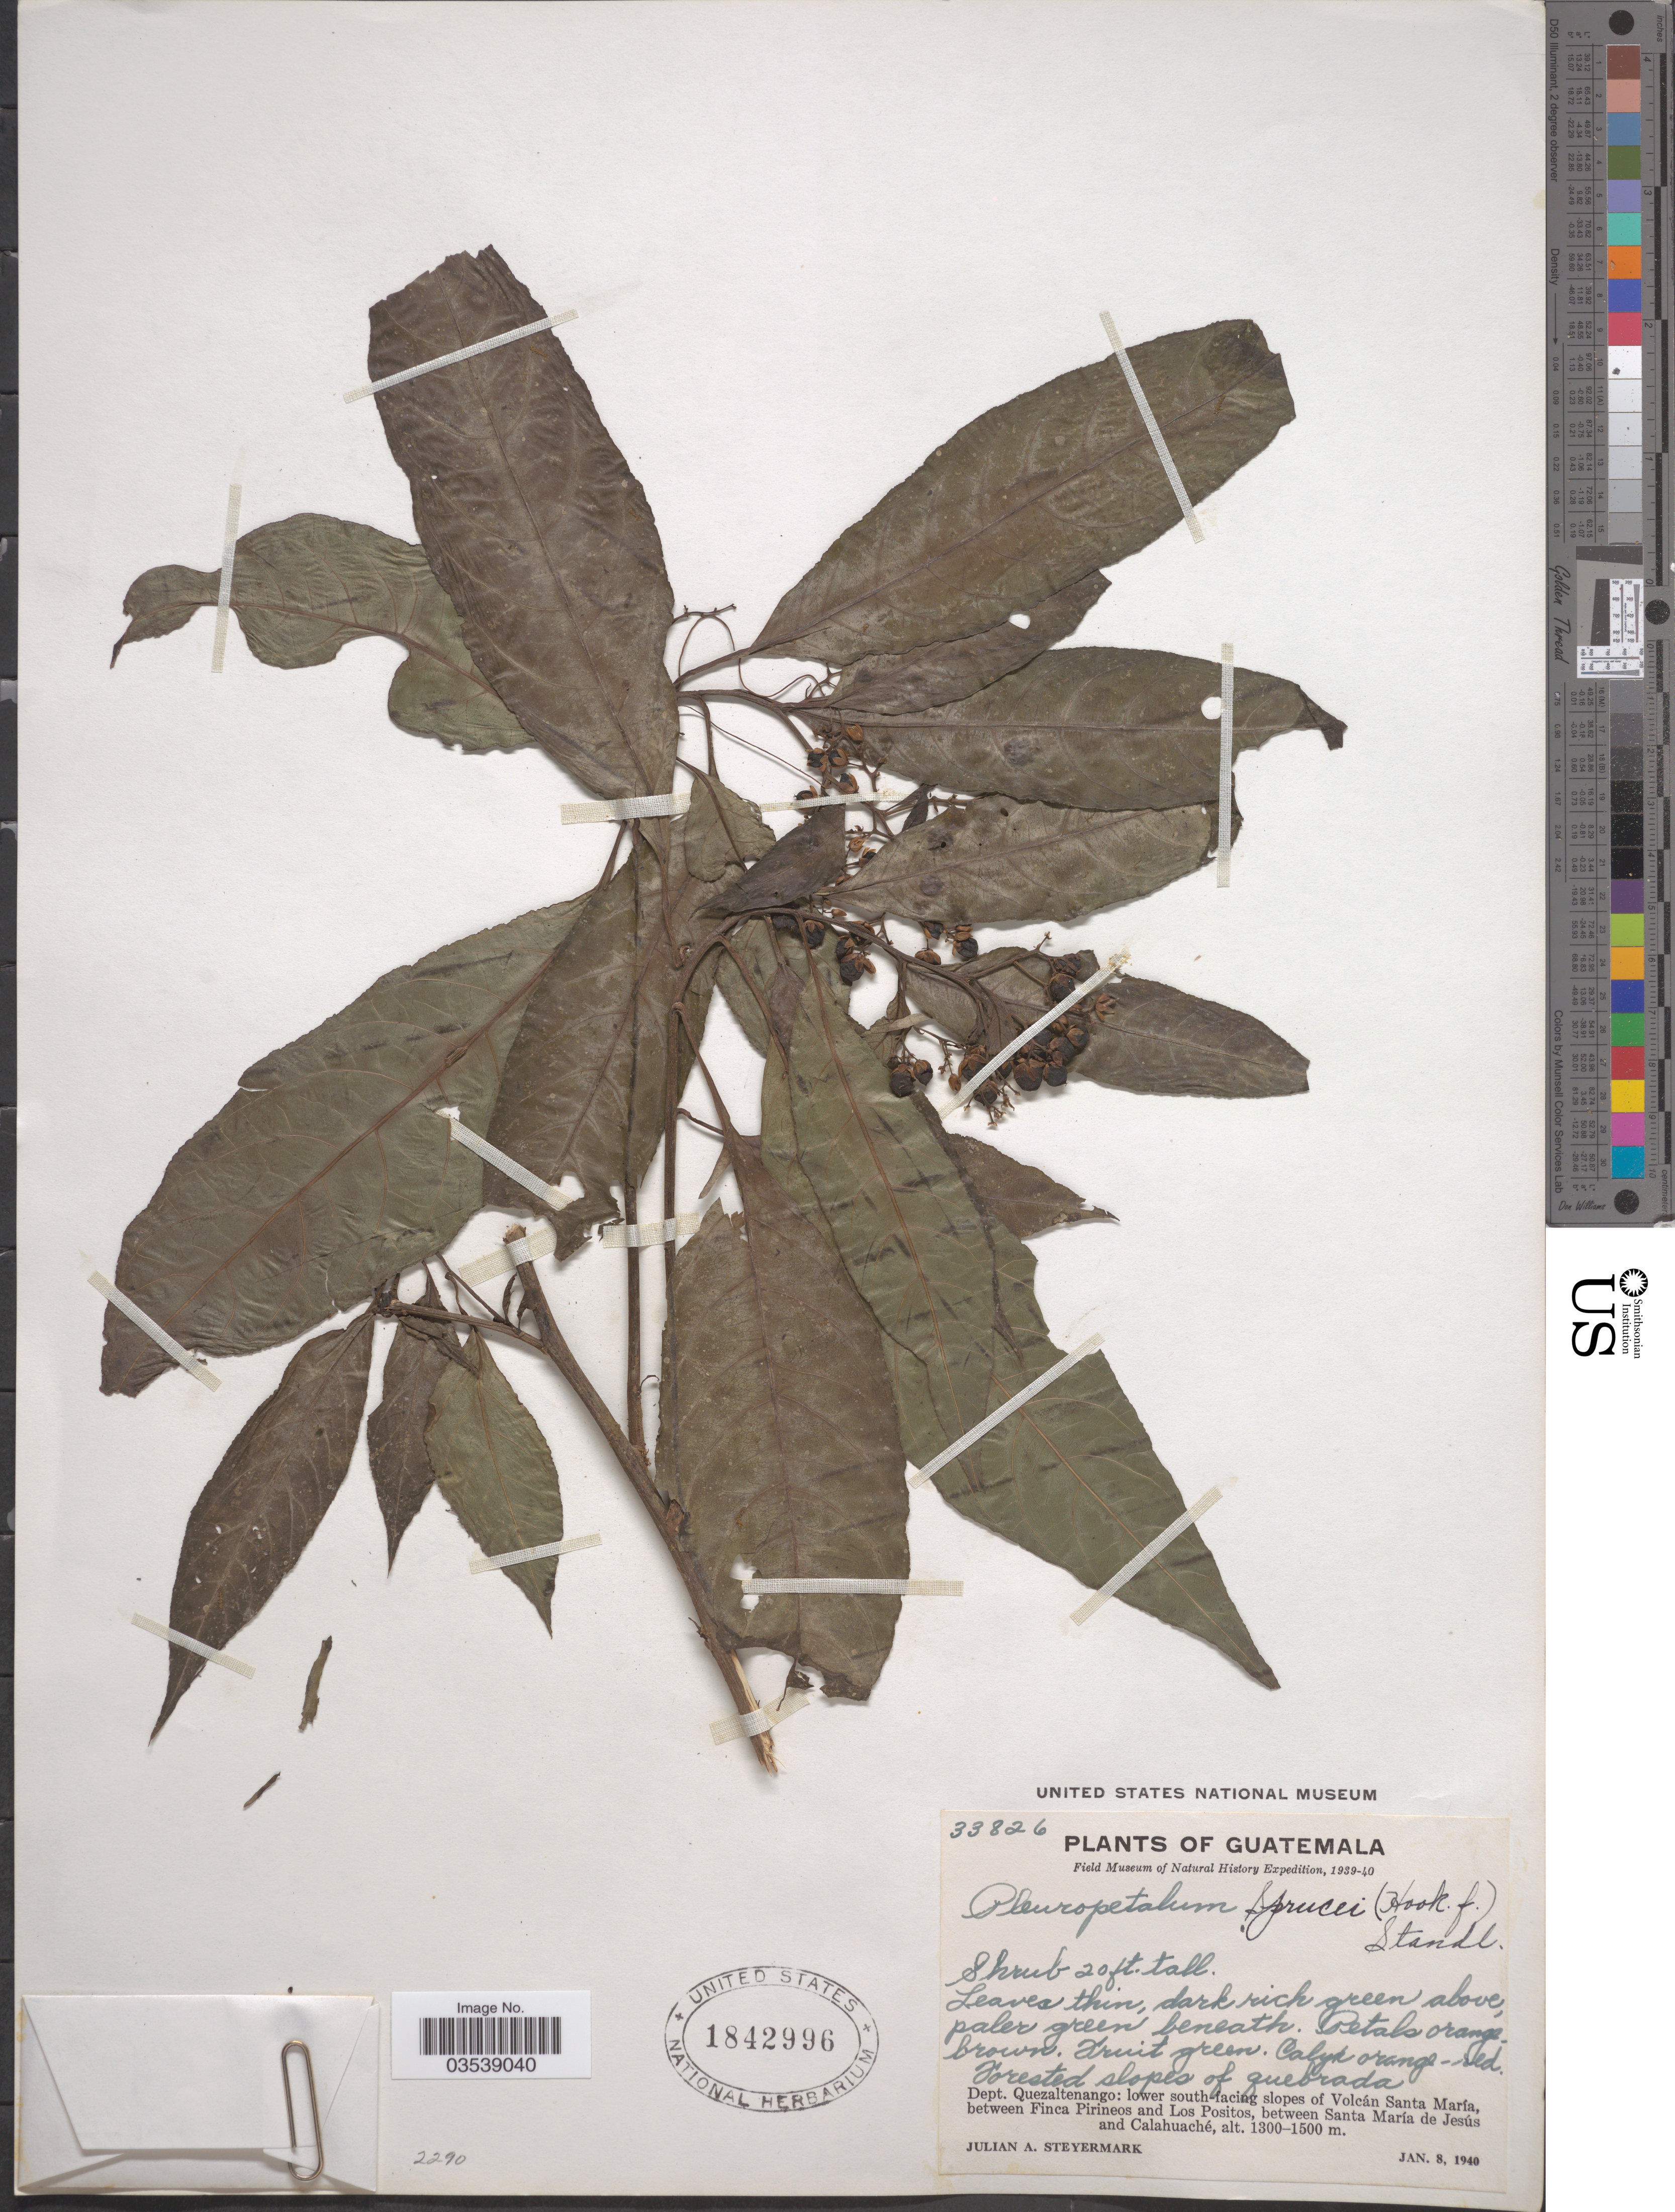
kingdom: Plantae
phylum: Tracheophyta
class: Magnoliopsida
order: Caryophyllales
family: Amaranthaceae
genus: Pleuropetalum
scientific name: Pleuropetalum sprucei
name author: (Hook. f.) Standl.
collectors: J. Steyermark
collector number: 33826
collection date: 1940-01-08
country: Guatemala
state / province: Quetzaltenango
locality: Dept. Quezaltenango: lower south-facing slopes of Volcán Santa María, between Finca Pirineos and Los Positos, between Santa María de Jesús and Calahuaché.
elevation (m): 1300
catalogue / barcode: US 1842996